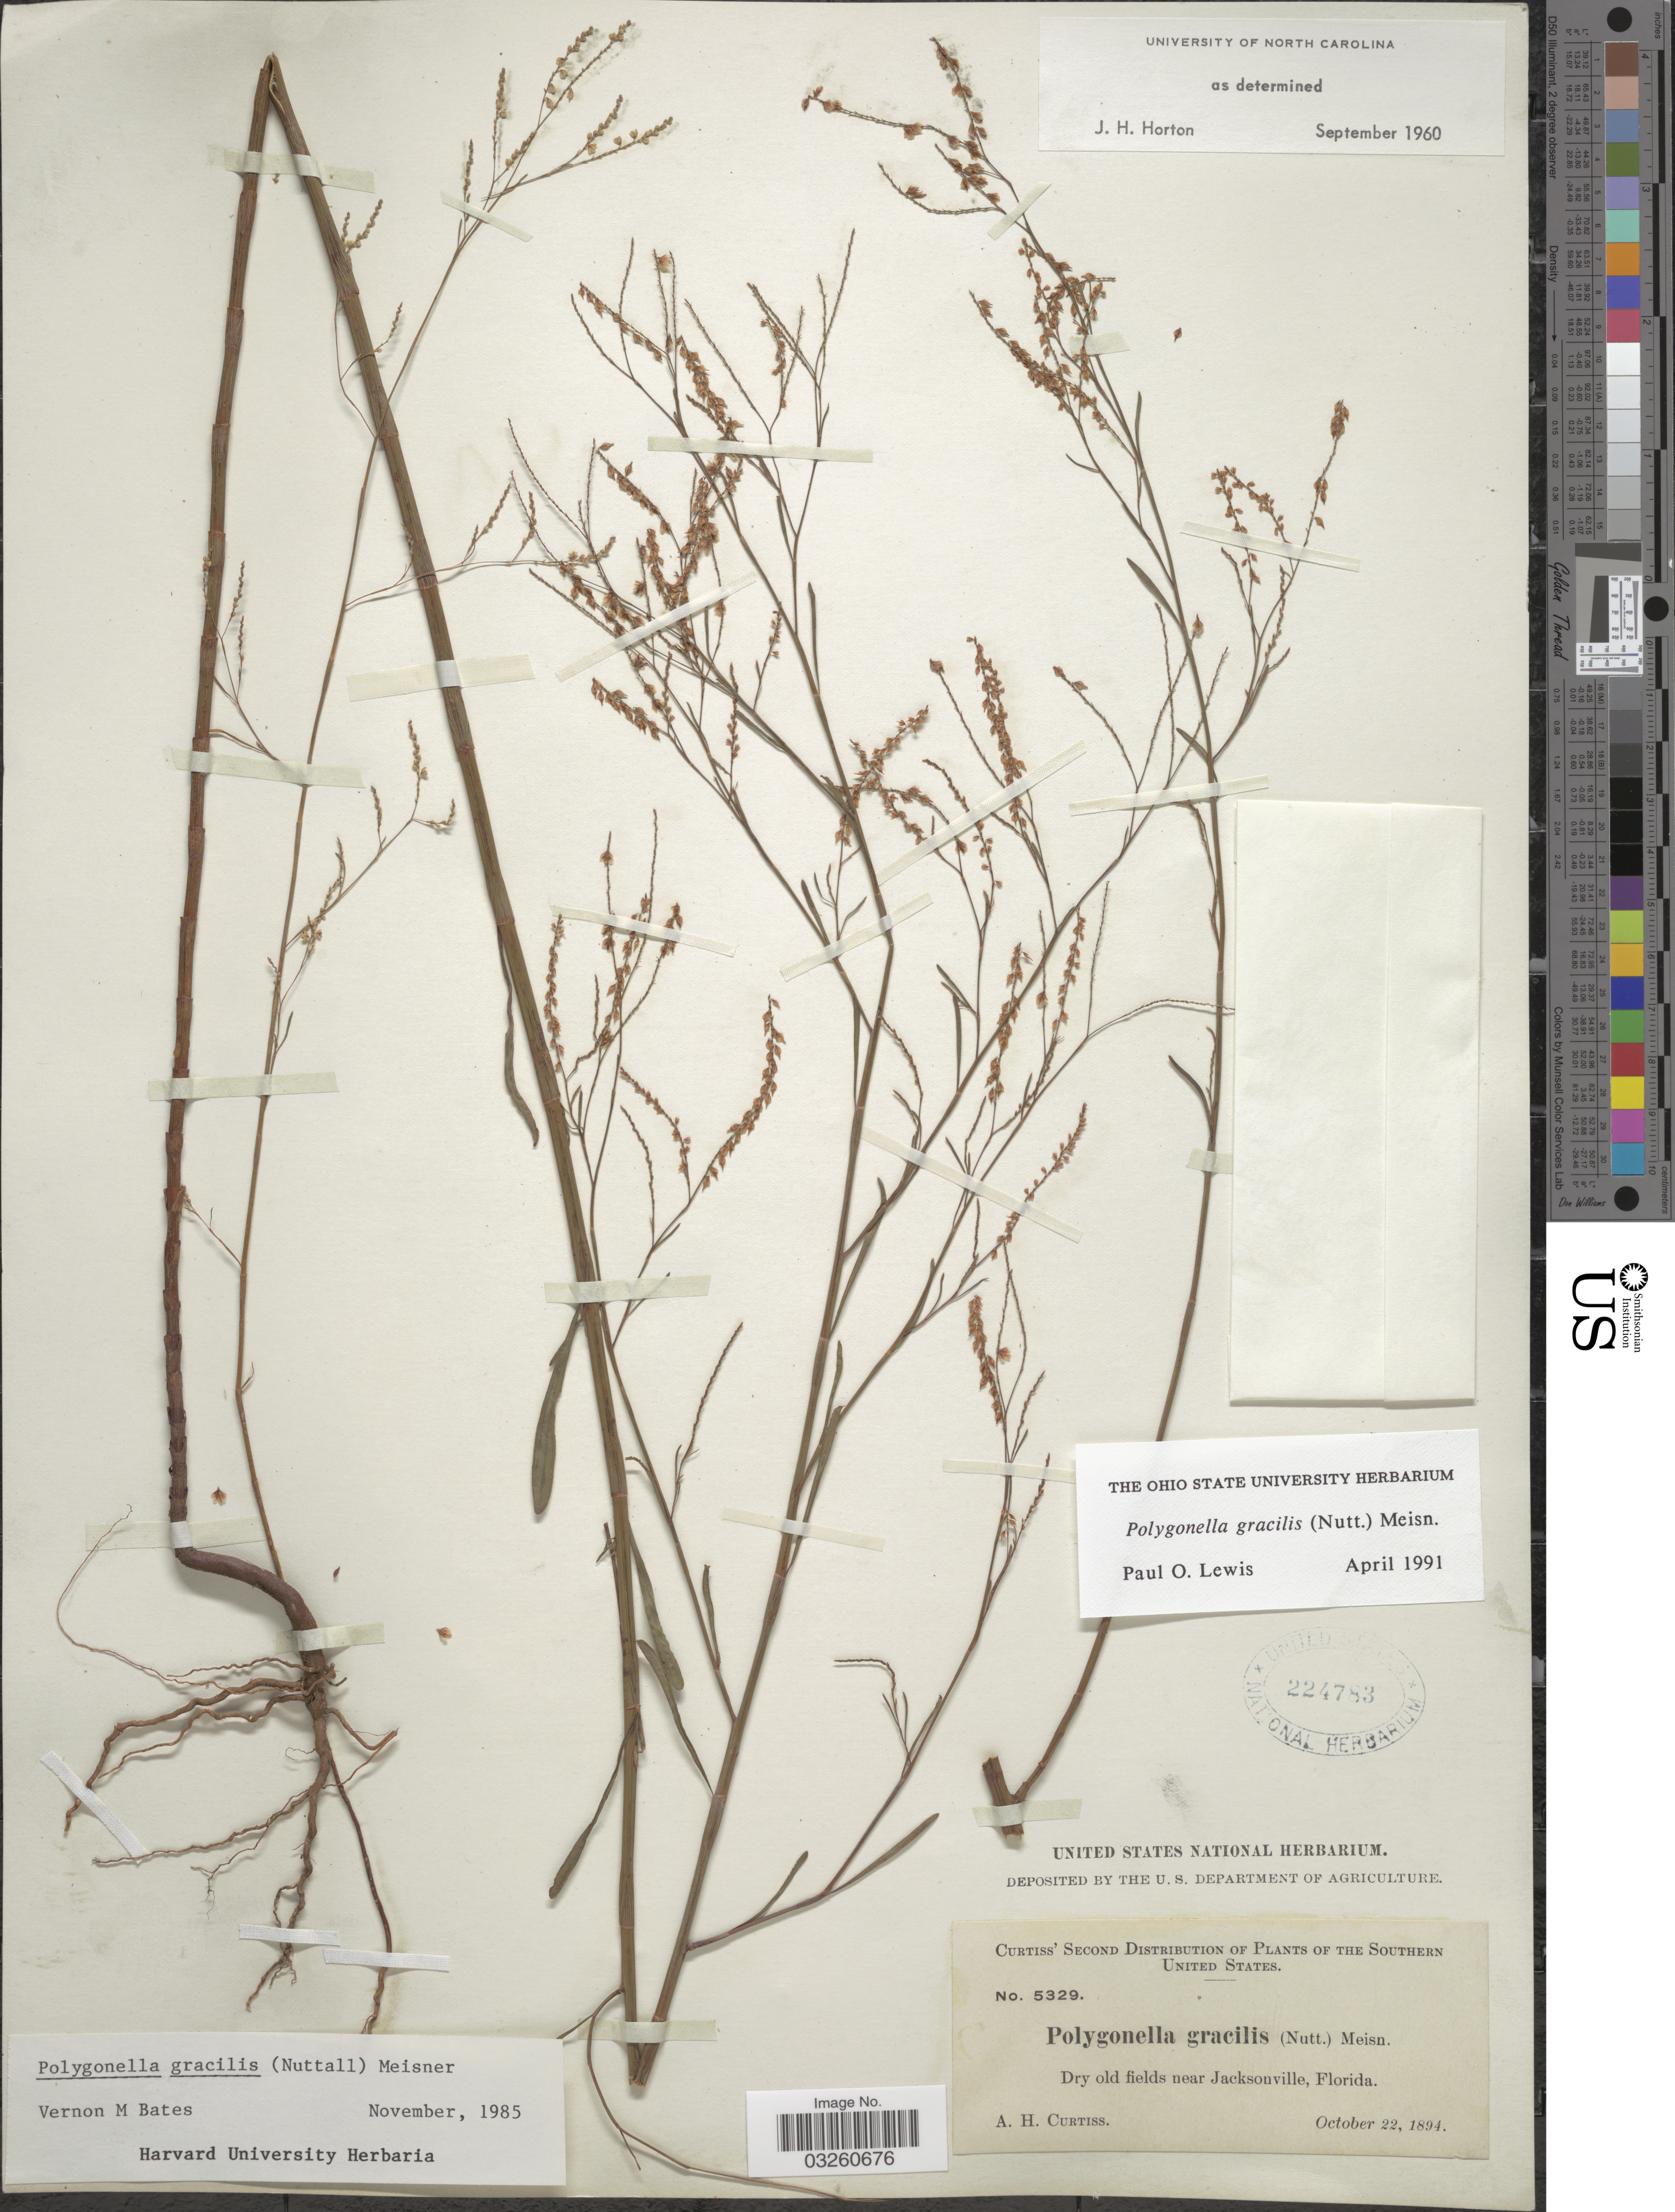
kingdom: Plantae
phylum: Tracheophyta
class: Magnoliopsida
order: Caryophyllales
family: Polygonaceae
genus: Polygonella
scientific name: Polygonella gracilis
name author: (Nutt.) Meisn.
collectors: A. H. Curtiss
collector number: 5329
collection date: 1894-10-22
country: United States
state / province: Florida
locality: The Southern United States. Dry old fields near Jacksonville.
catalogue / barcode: US 224783